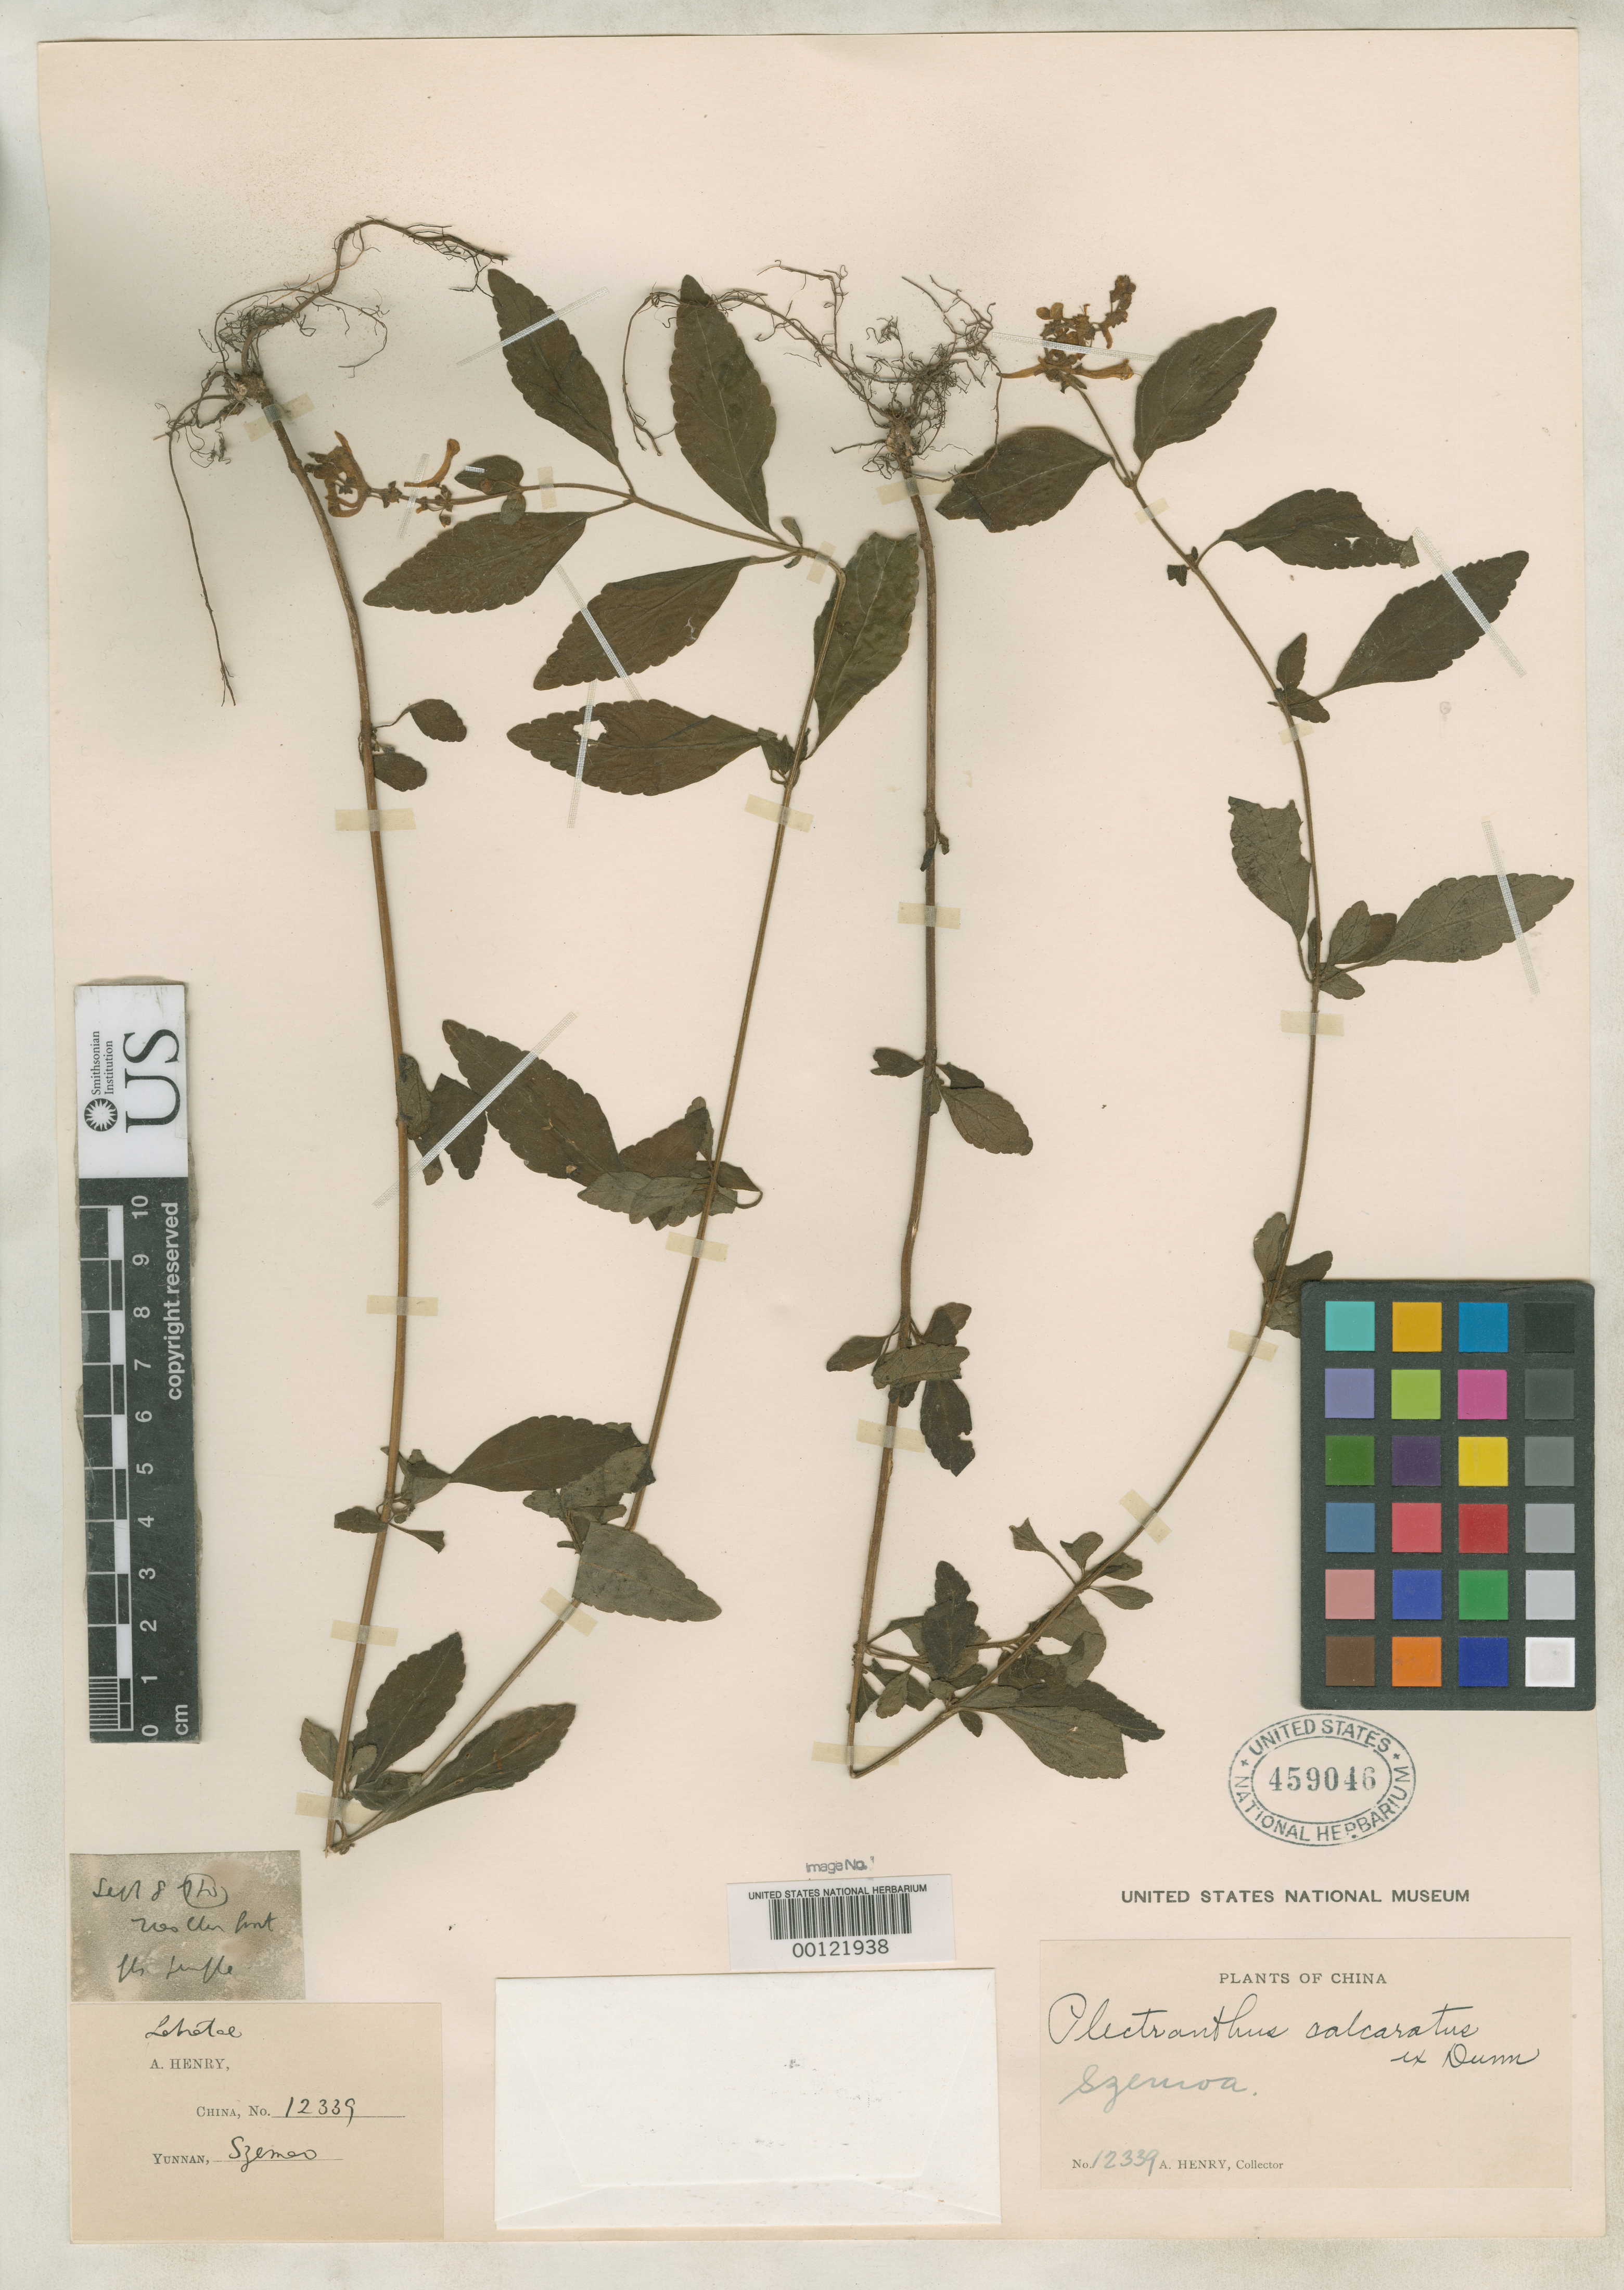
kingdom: Plantae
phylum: Tracheophyta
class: Magnoliopsida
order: Lamiales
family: Lamiaceae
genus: Plectranthus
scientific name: Plectranthus calcaratus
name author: Hemsl. in Hook.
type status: Type Fragment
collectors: A. Henry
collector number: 12339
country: China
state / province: Yunnan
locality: Szemao.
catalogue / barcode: US 459046